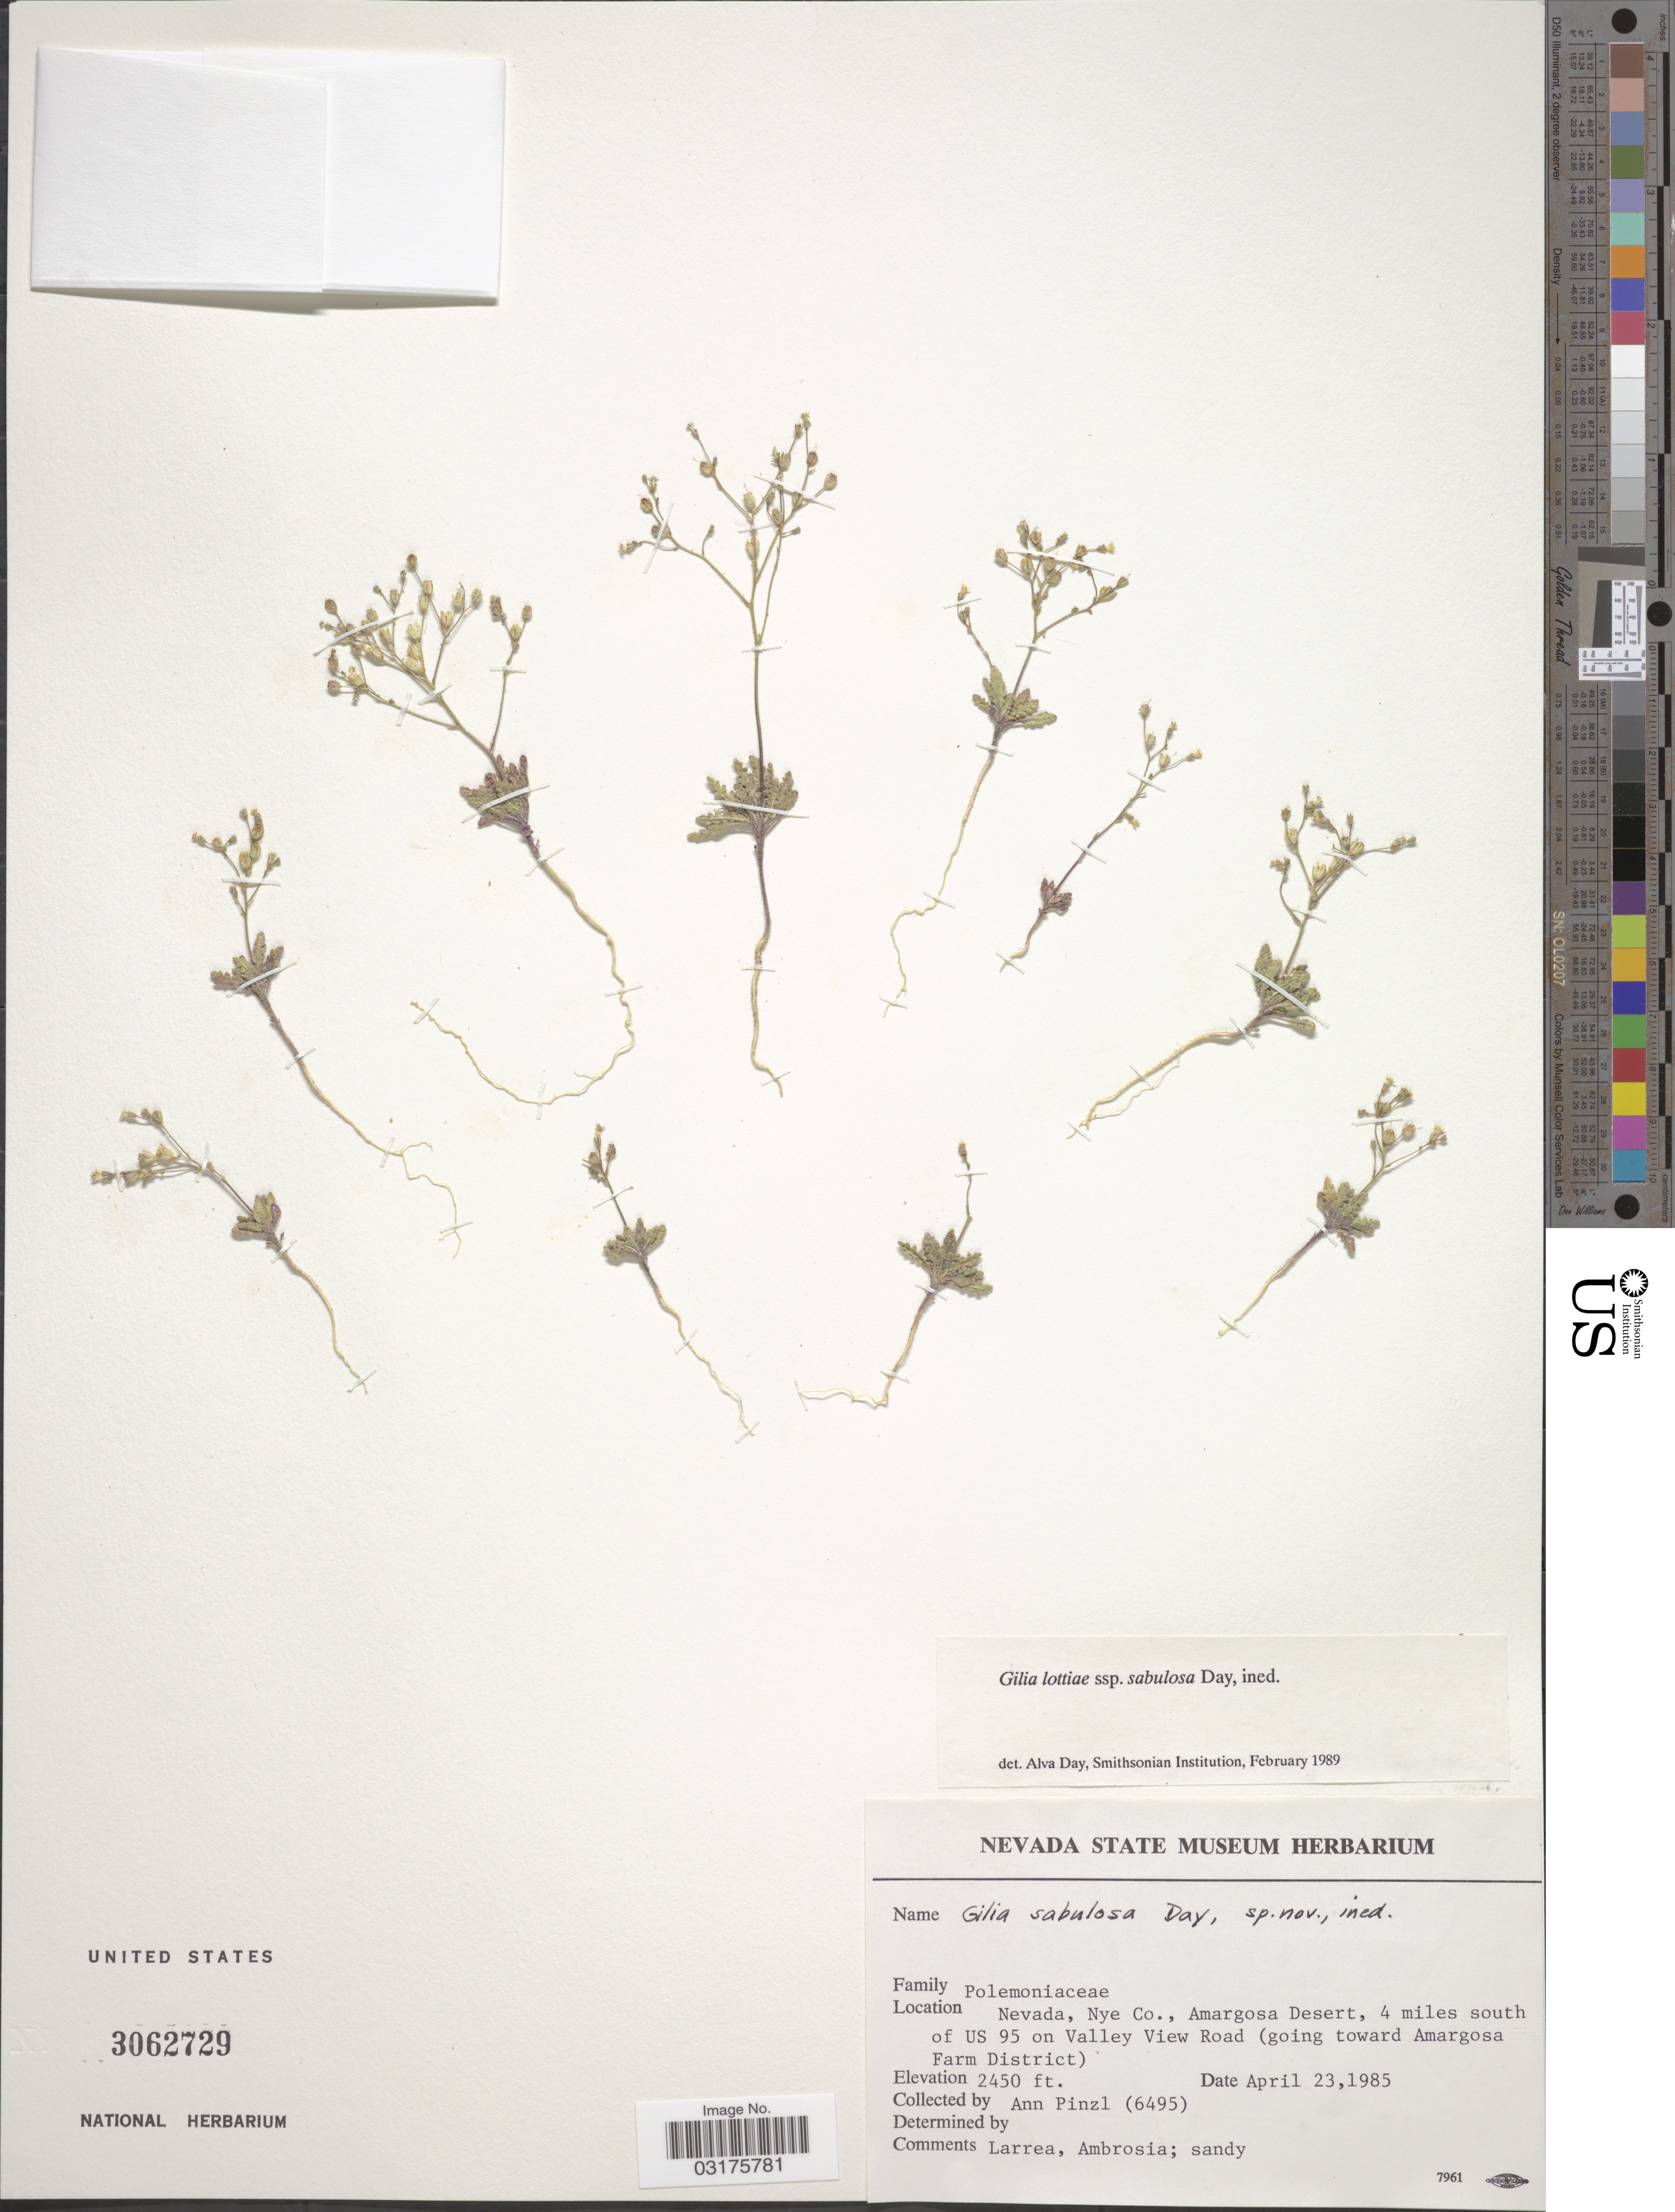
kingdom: Plantae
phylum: Tracheophyta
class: Magnoliopsida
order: Ericales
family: Polemoniaceae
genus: Aliciella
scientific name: Aliciella sp.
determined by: Strong, Mark T., (BOT), Smithsonian Institution - National Museum of Natural History (UNITED STATES)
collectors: A. Pinzl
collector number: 6495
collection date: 1985-04-23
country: United States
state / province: Nevada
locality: Nye Co., Amargosa Desert, 4 miles south of US 95 on Valley View Road (going toward Amargosa Farm District).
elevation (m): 747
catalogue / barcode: US 3062729